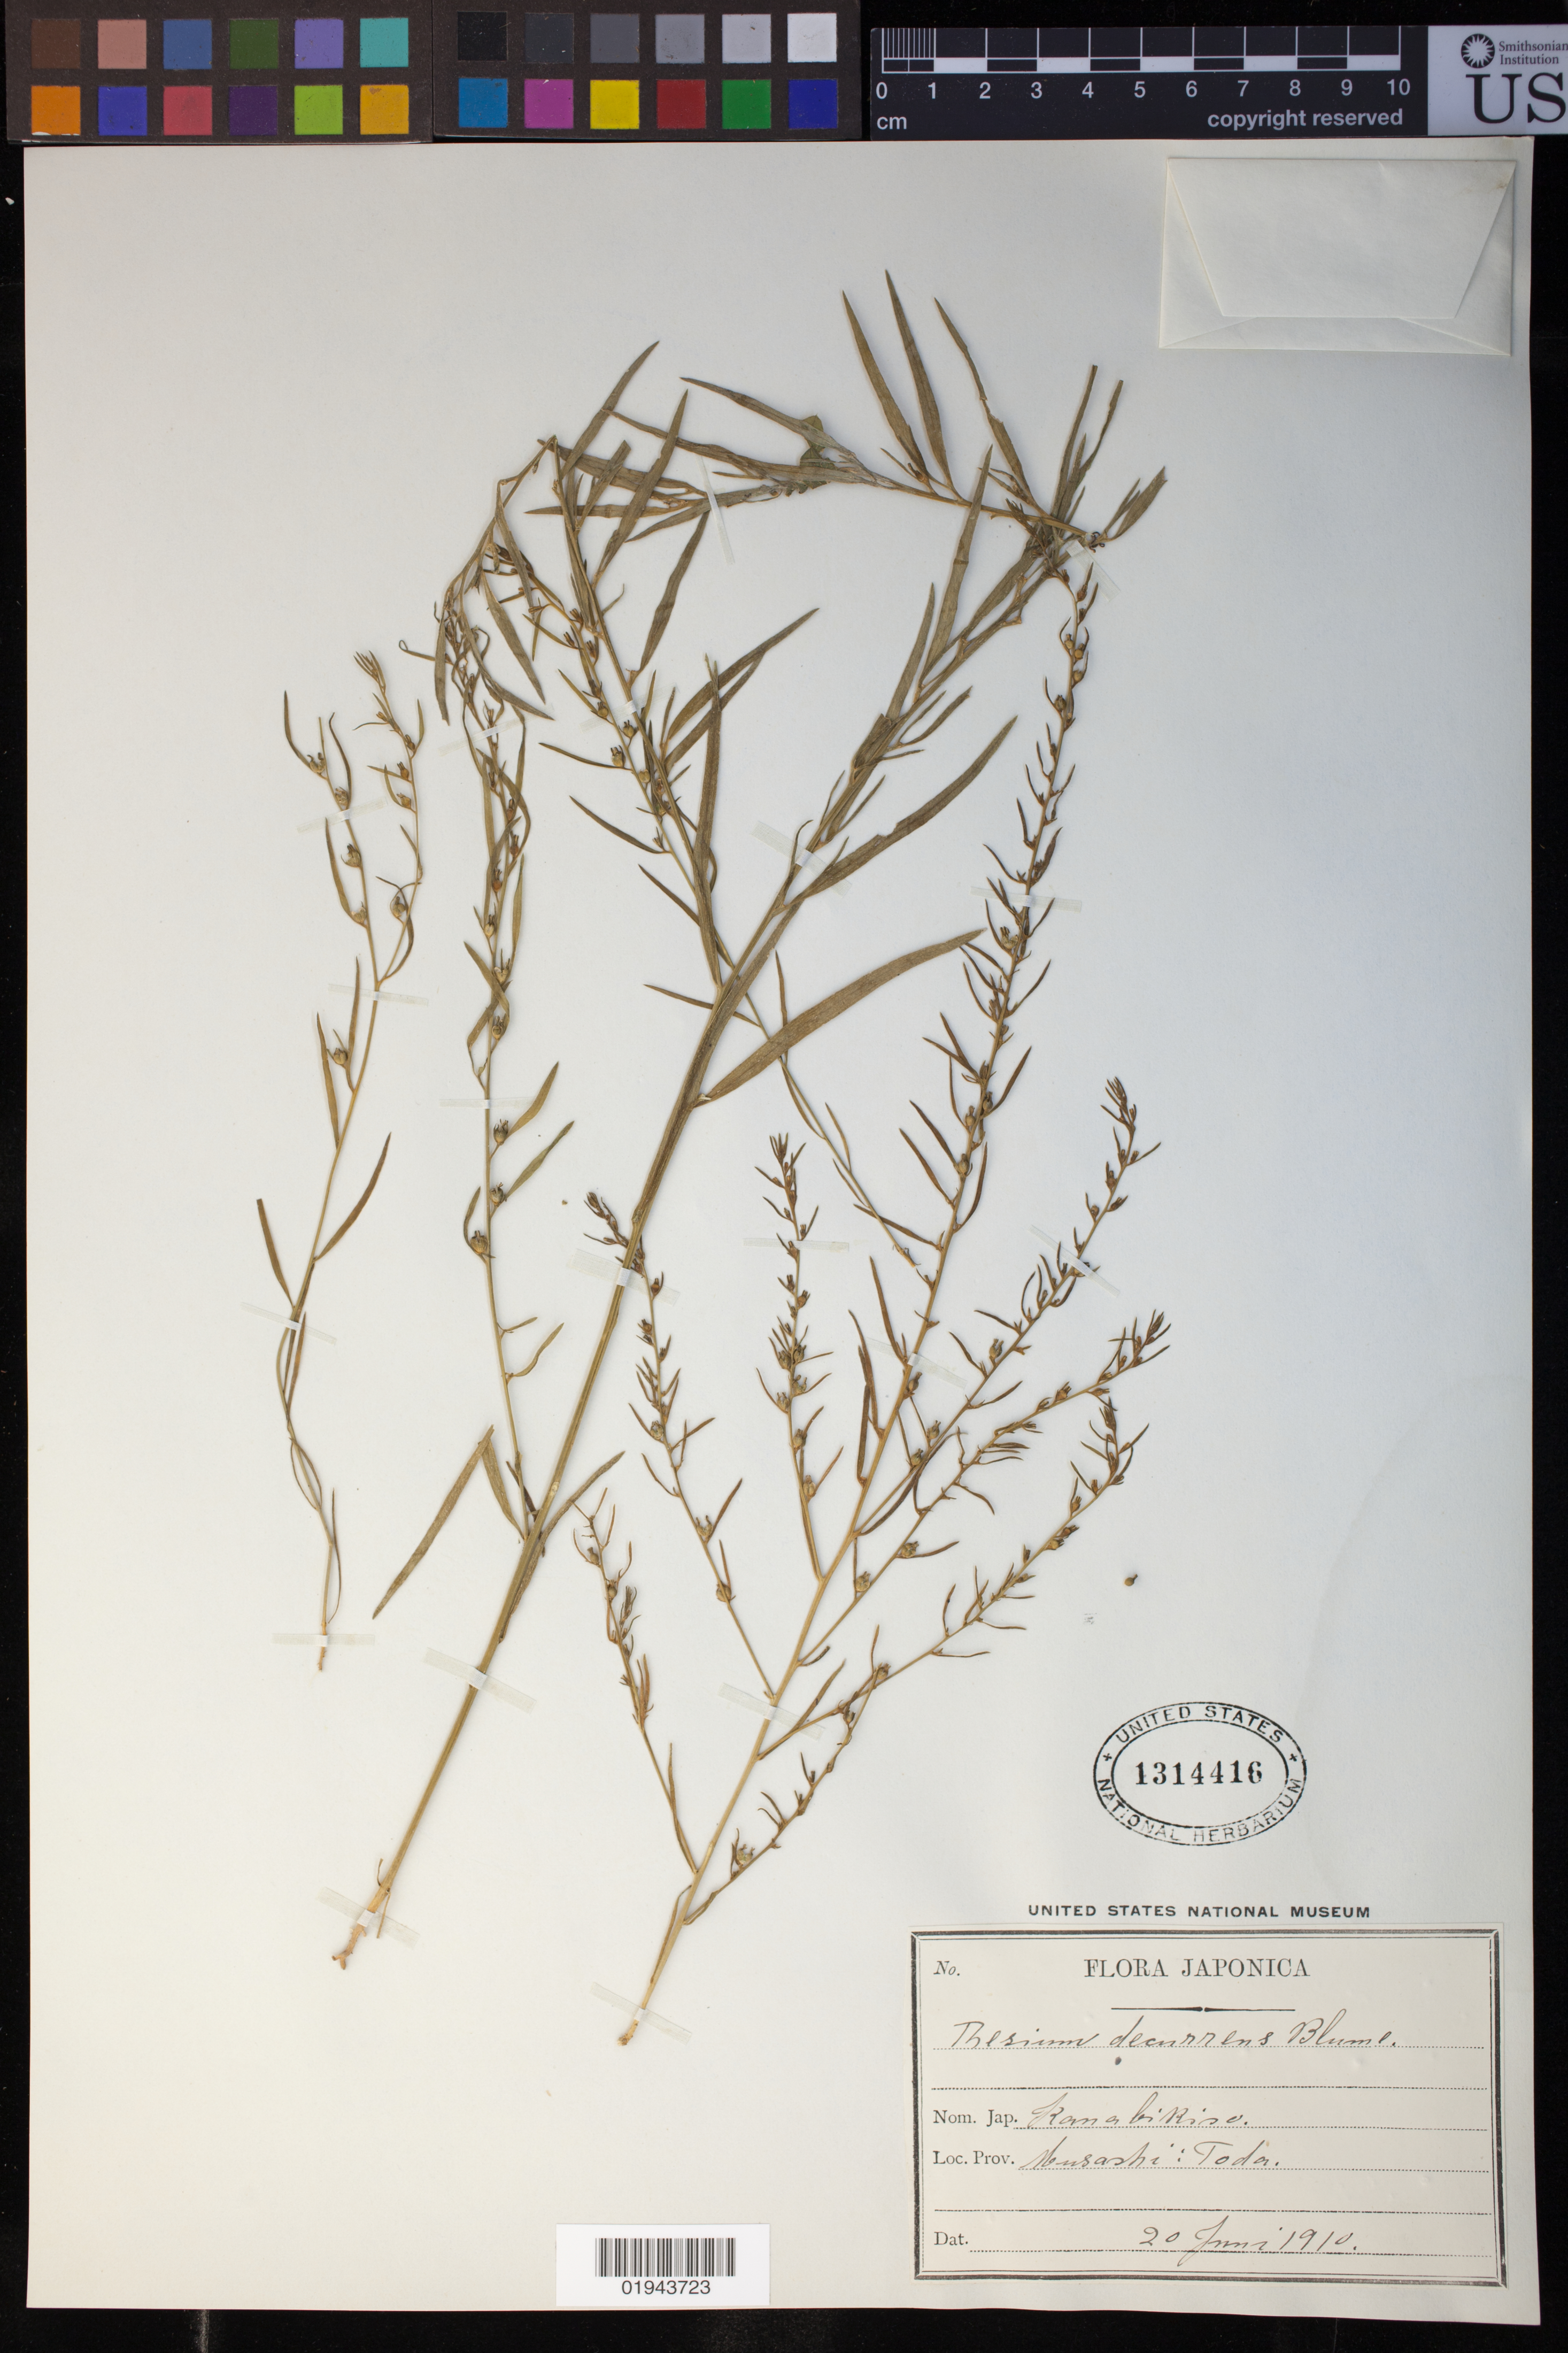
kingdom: Plantae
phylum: Tracheophyta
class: Magnoliopsida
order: Santalales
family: Thesiaceae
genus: Thesium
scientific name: Thesium decurrens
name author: Blume ex A. DC.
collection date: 1910-06-20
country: Japan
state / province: Saitama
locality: Musashi: Toda [Shimotoda]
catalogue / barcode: US 1314416